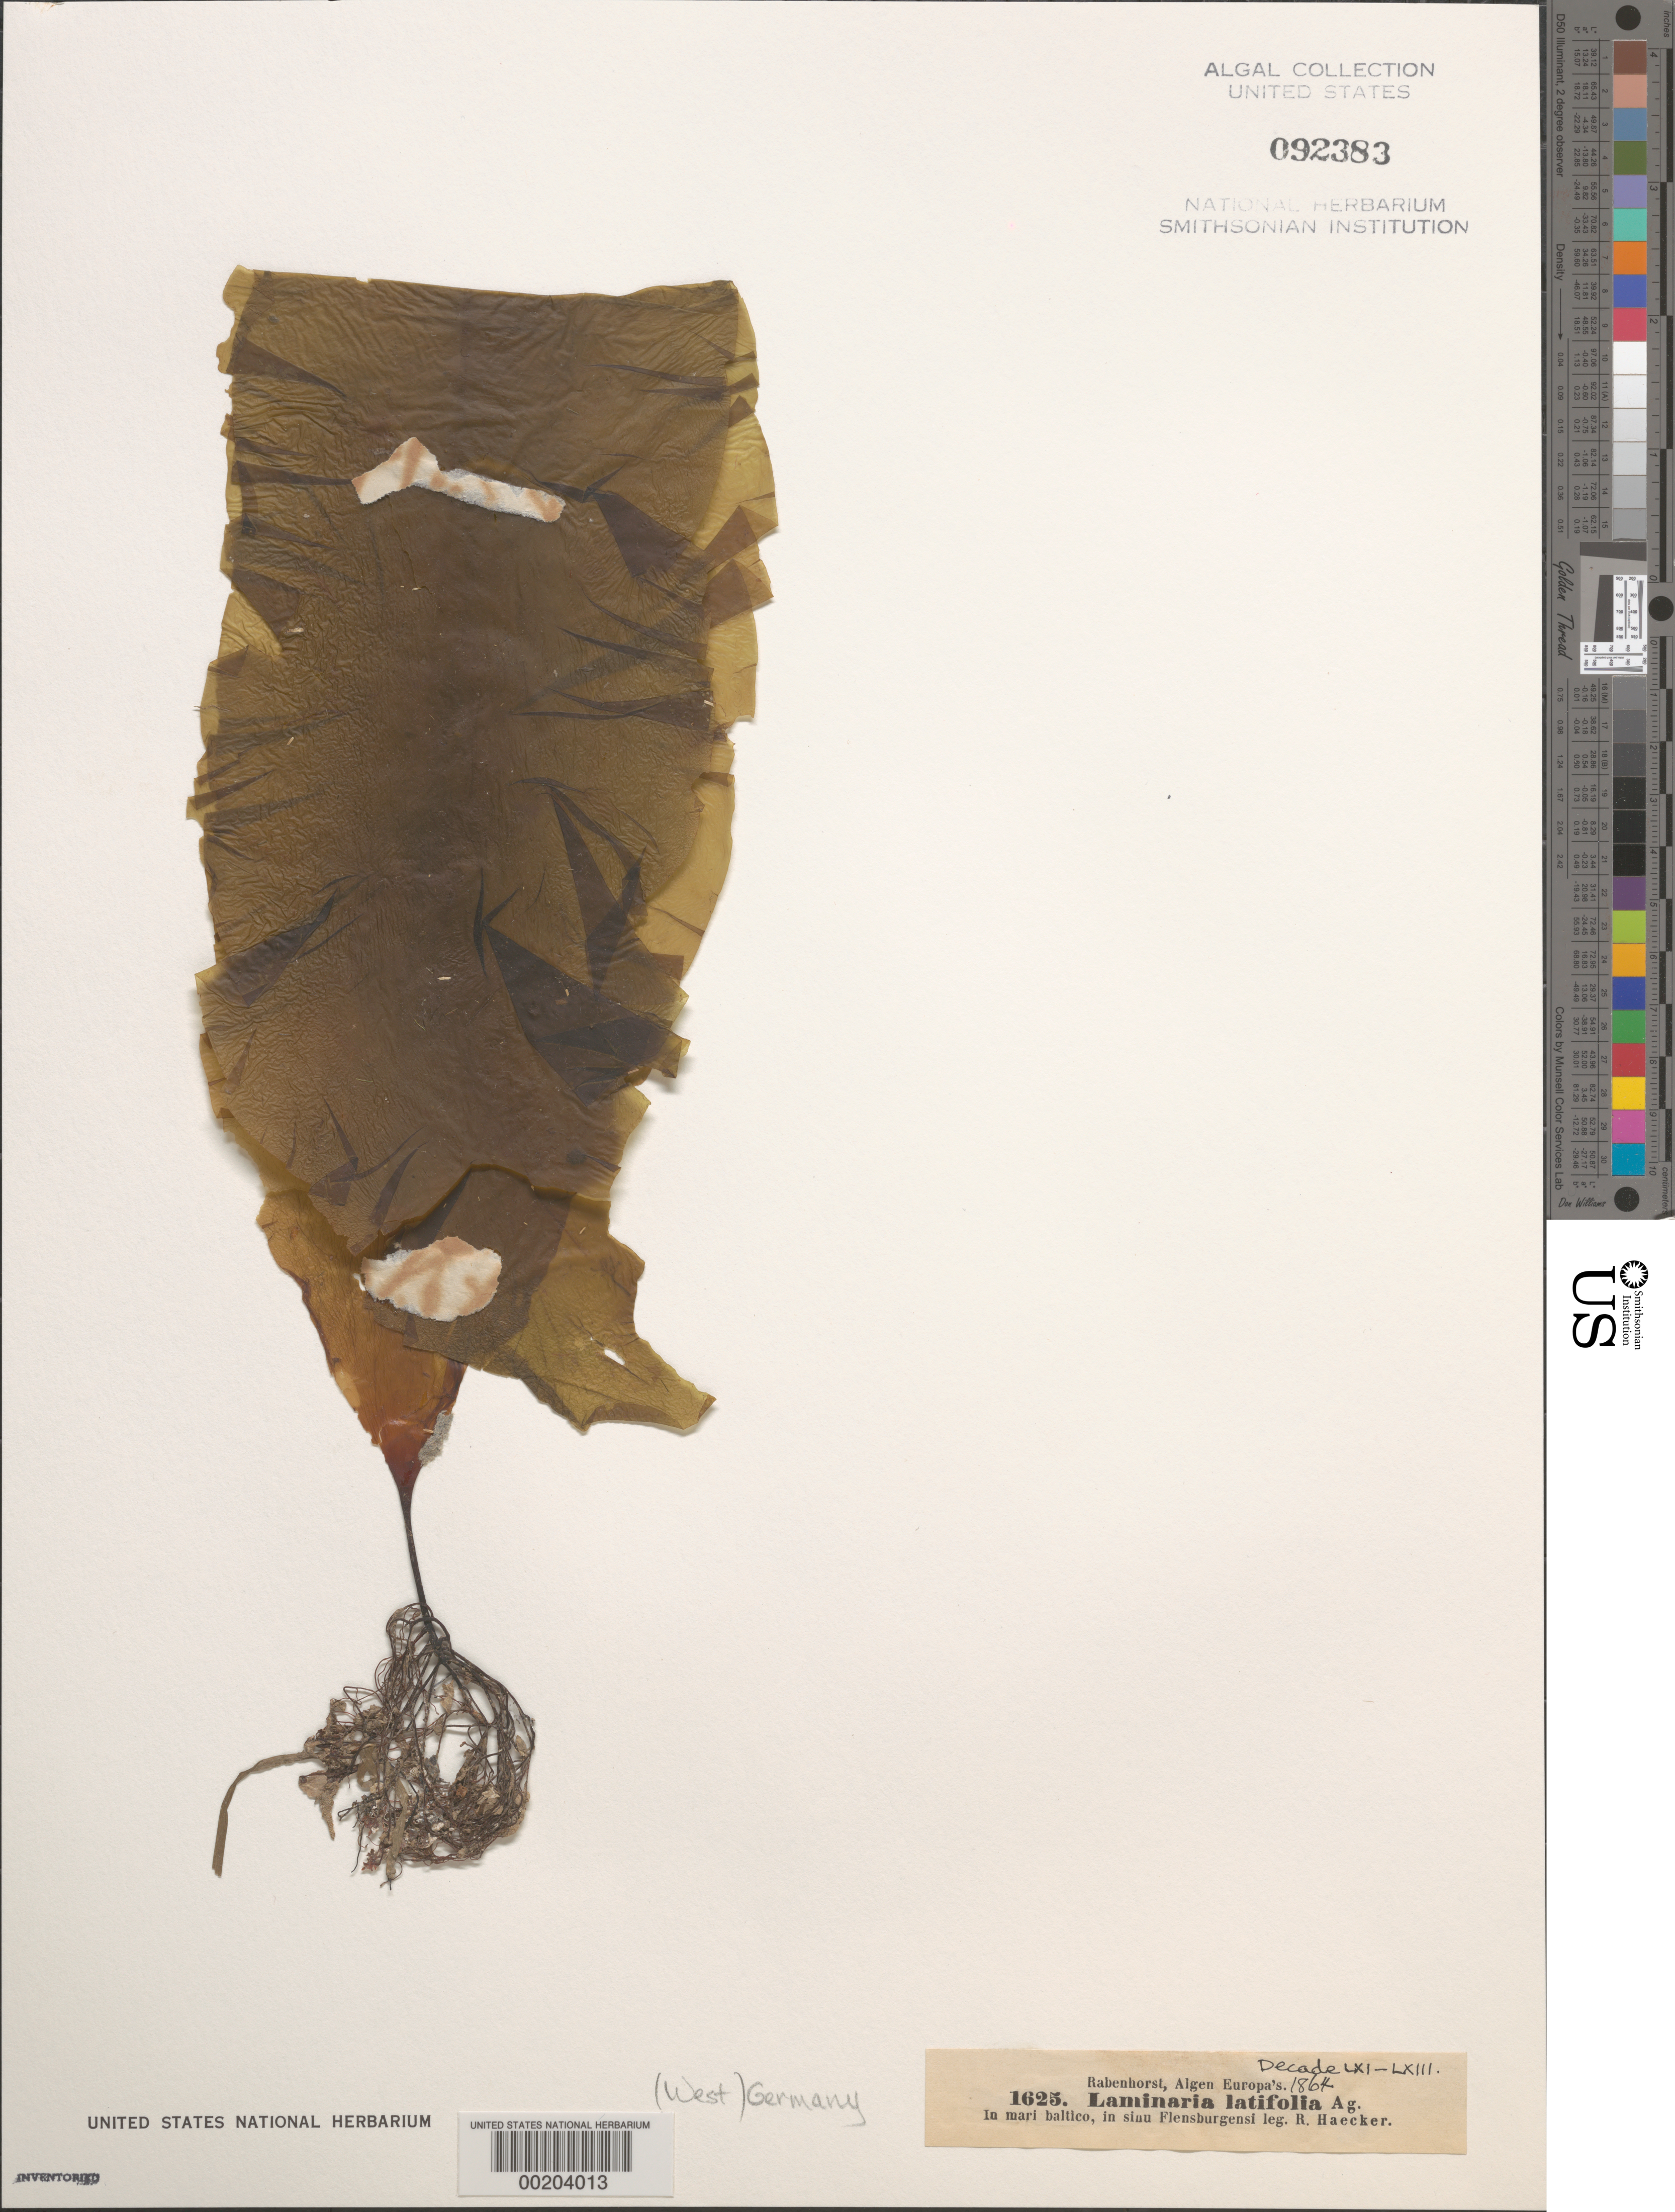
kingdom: Chromista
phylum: Ochrophyta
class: Phaeophyceae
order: Laminariales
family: Laminariaceae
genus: Laminaria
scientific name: Laminaria digitata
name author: (Hudson) J.V.Lamouroux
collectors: R. Haecker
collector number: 1625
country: Germany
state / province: Schleswig-Holstein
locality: Baltic Sea (Mari baltico), Flensberger Forde (Sinu Flensburgensi)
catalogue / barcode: US 92383